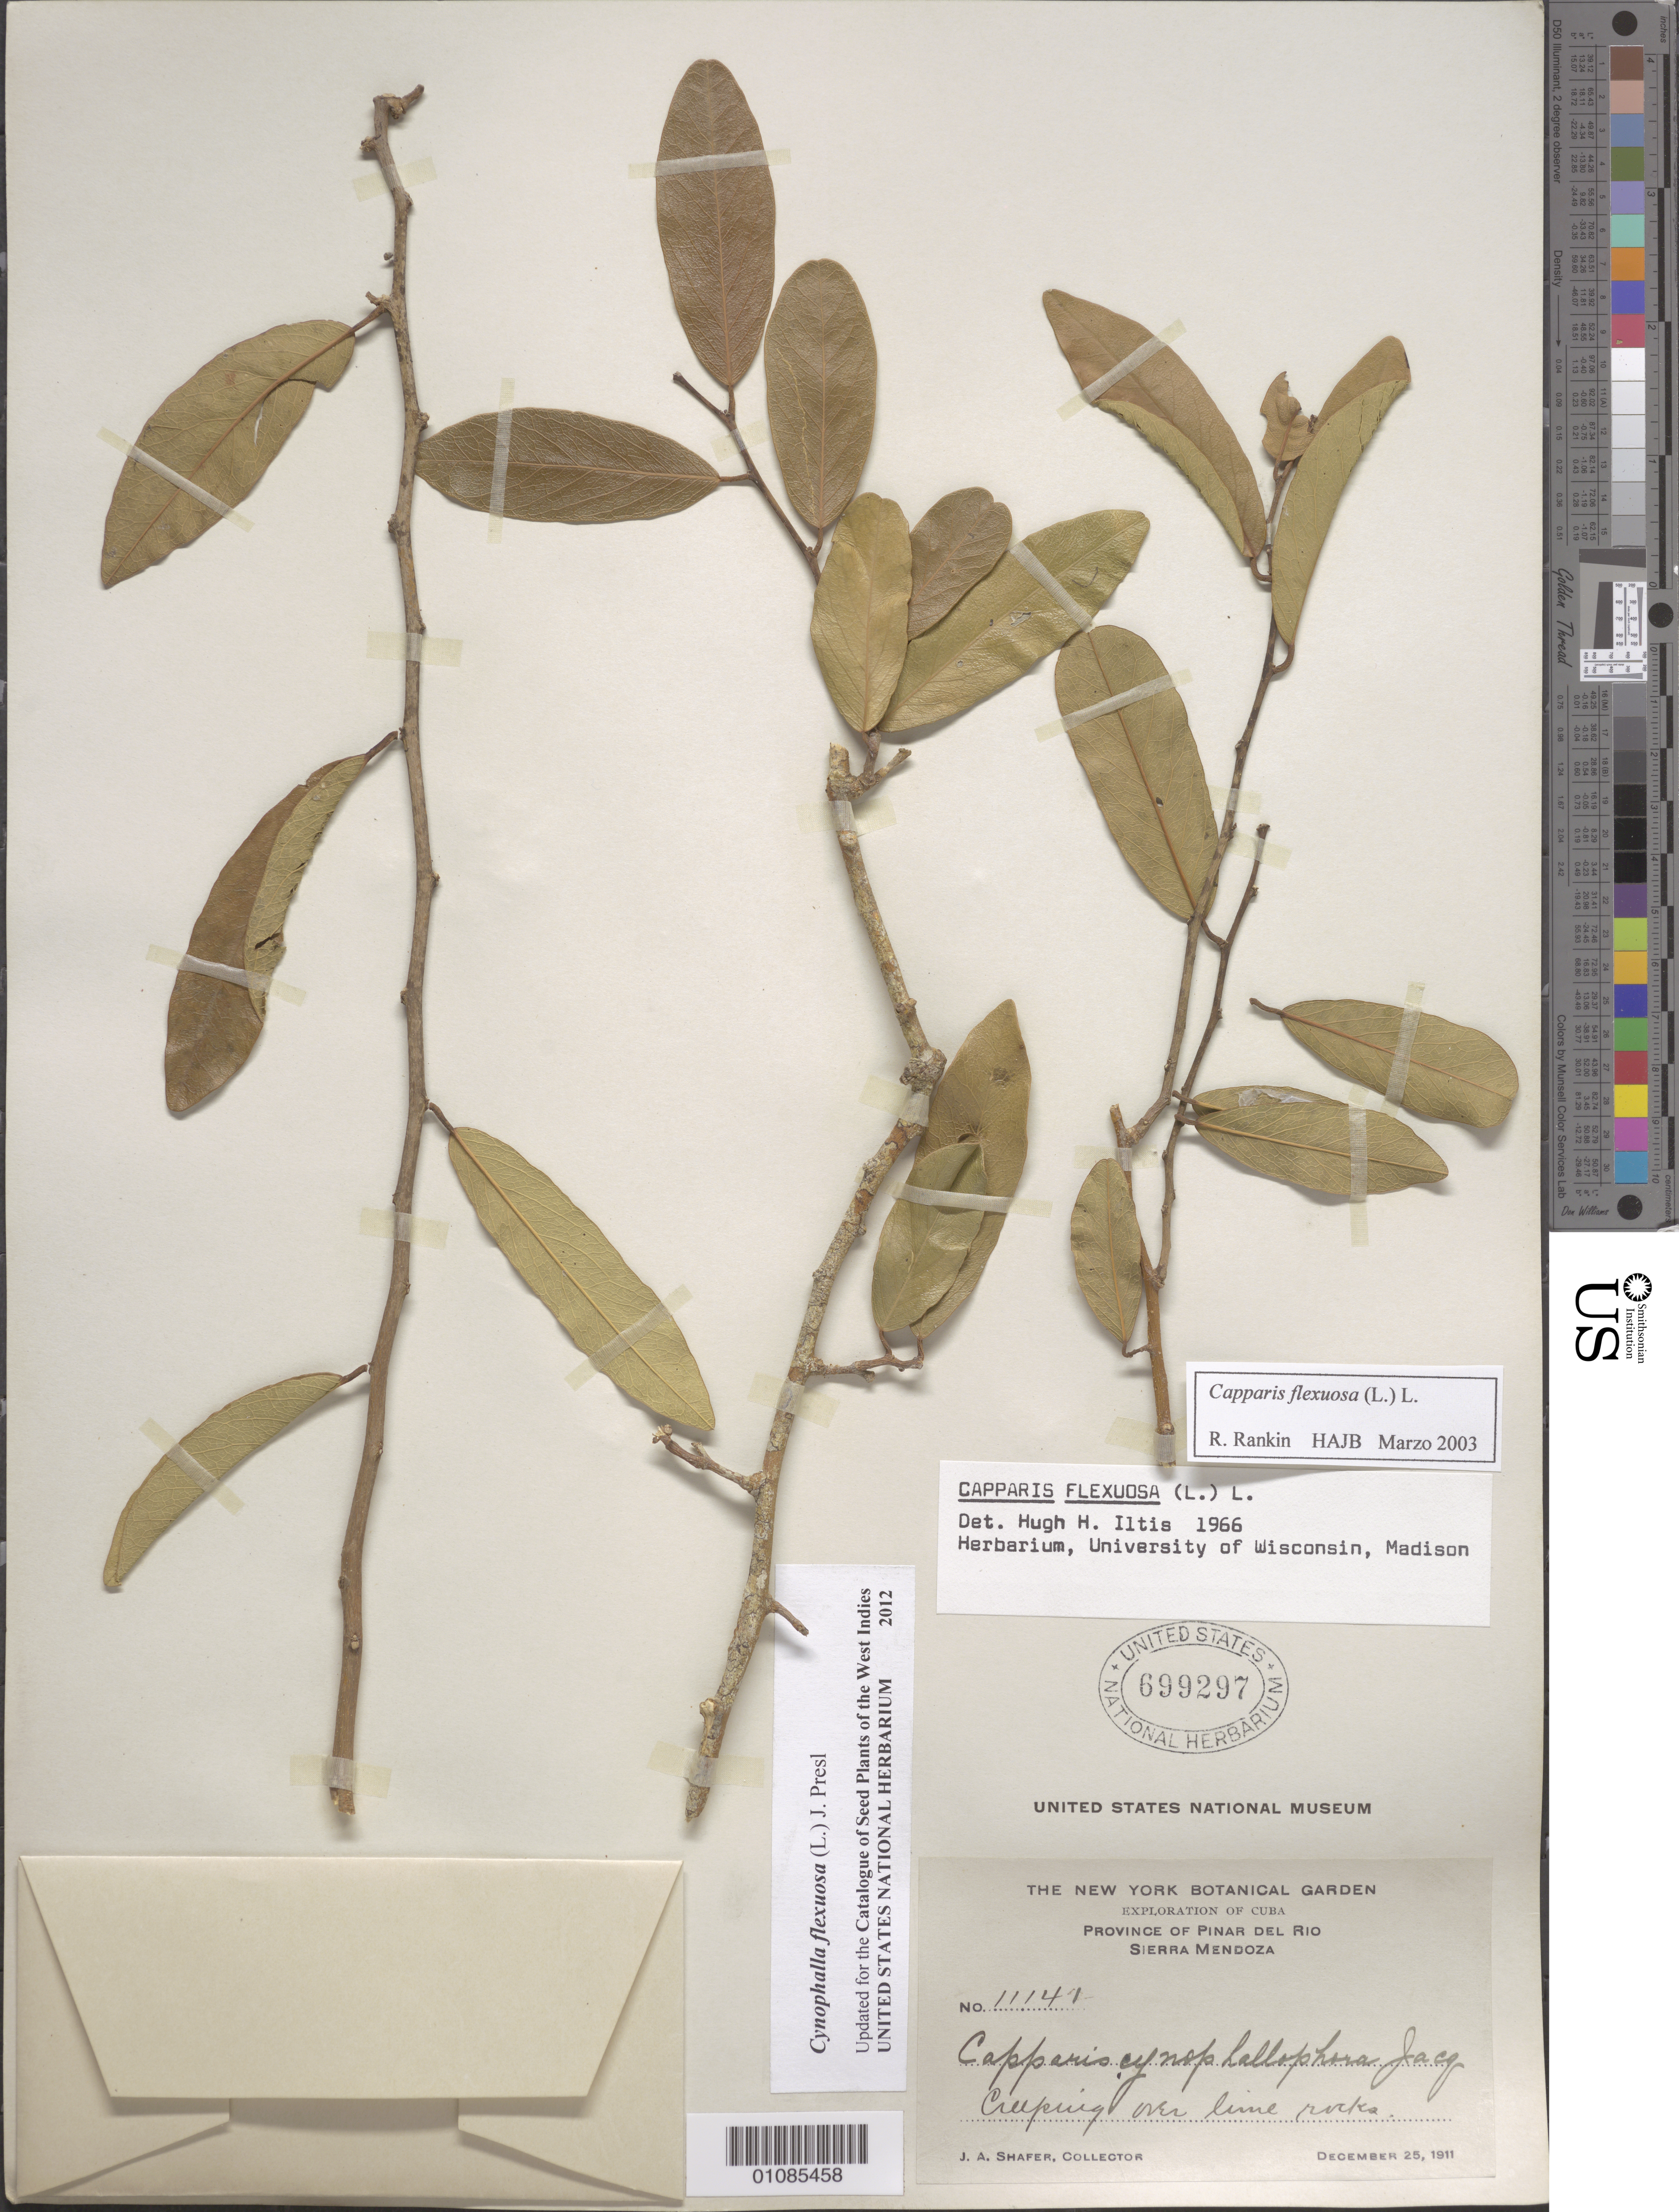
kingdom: Plantae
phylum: Tracheophyta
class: Magnoliopsida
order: Brassicales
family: Capparaceae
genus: Cynophalla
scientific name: Cynophalla flexuosa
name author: (L.) J. Presl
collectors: J. A. Shafer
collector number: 11141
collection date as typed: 25 Dec 1911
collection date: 1911-12-25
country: Cuba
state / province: Pinar del Rio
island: Cuba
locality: Sierra Mendoza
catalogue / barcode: US 699297